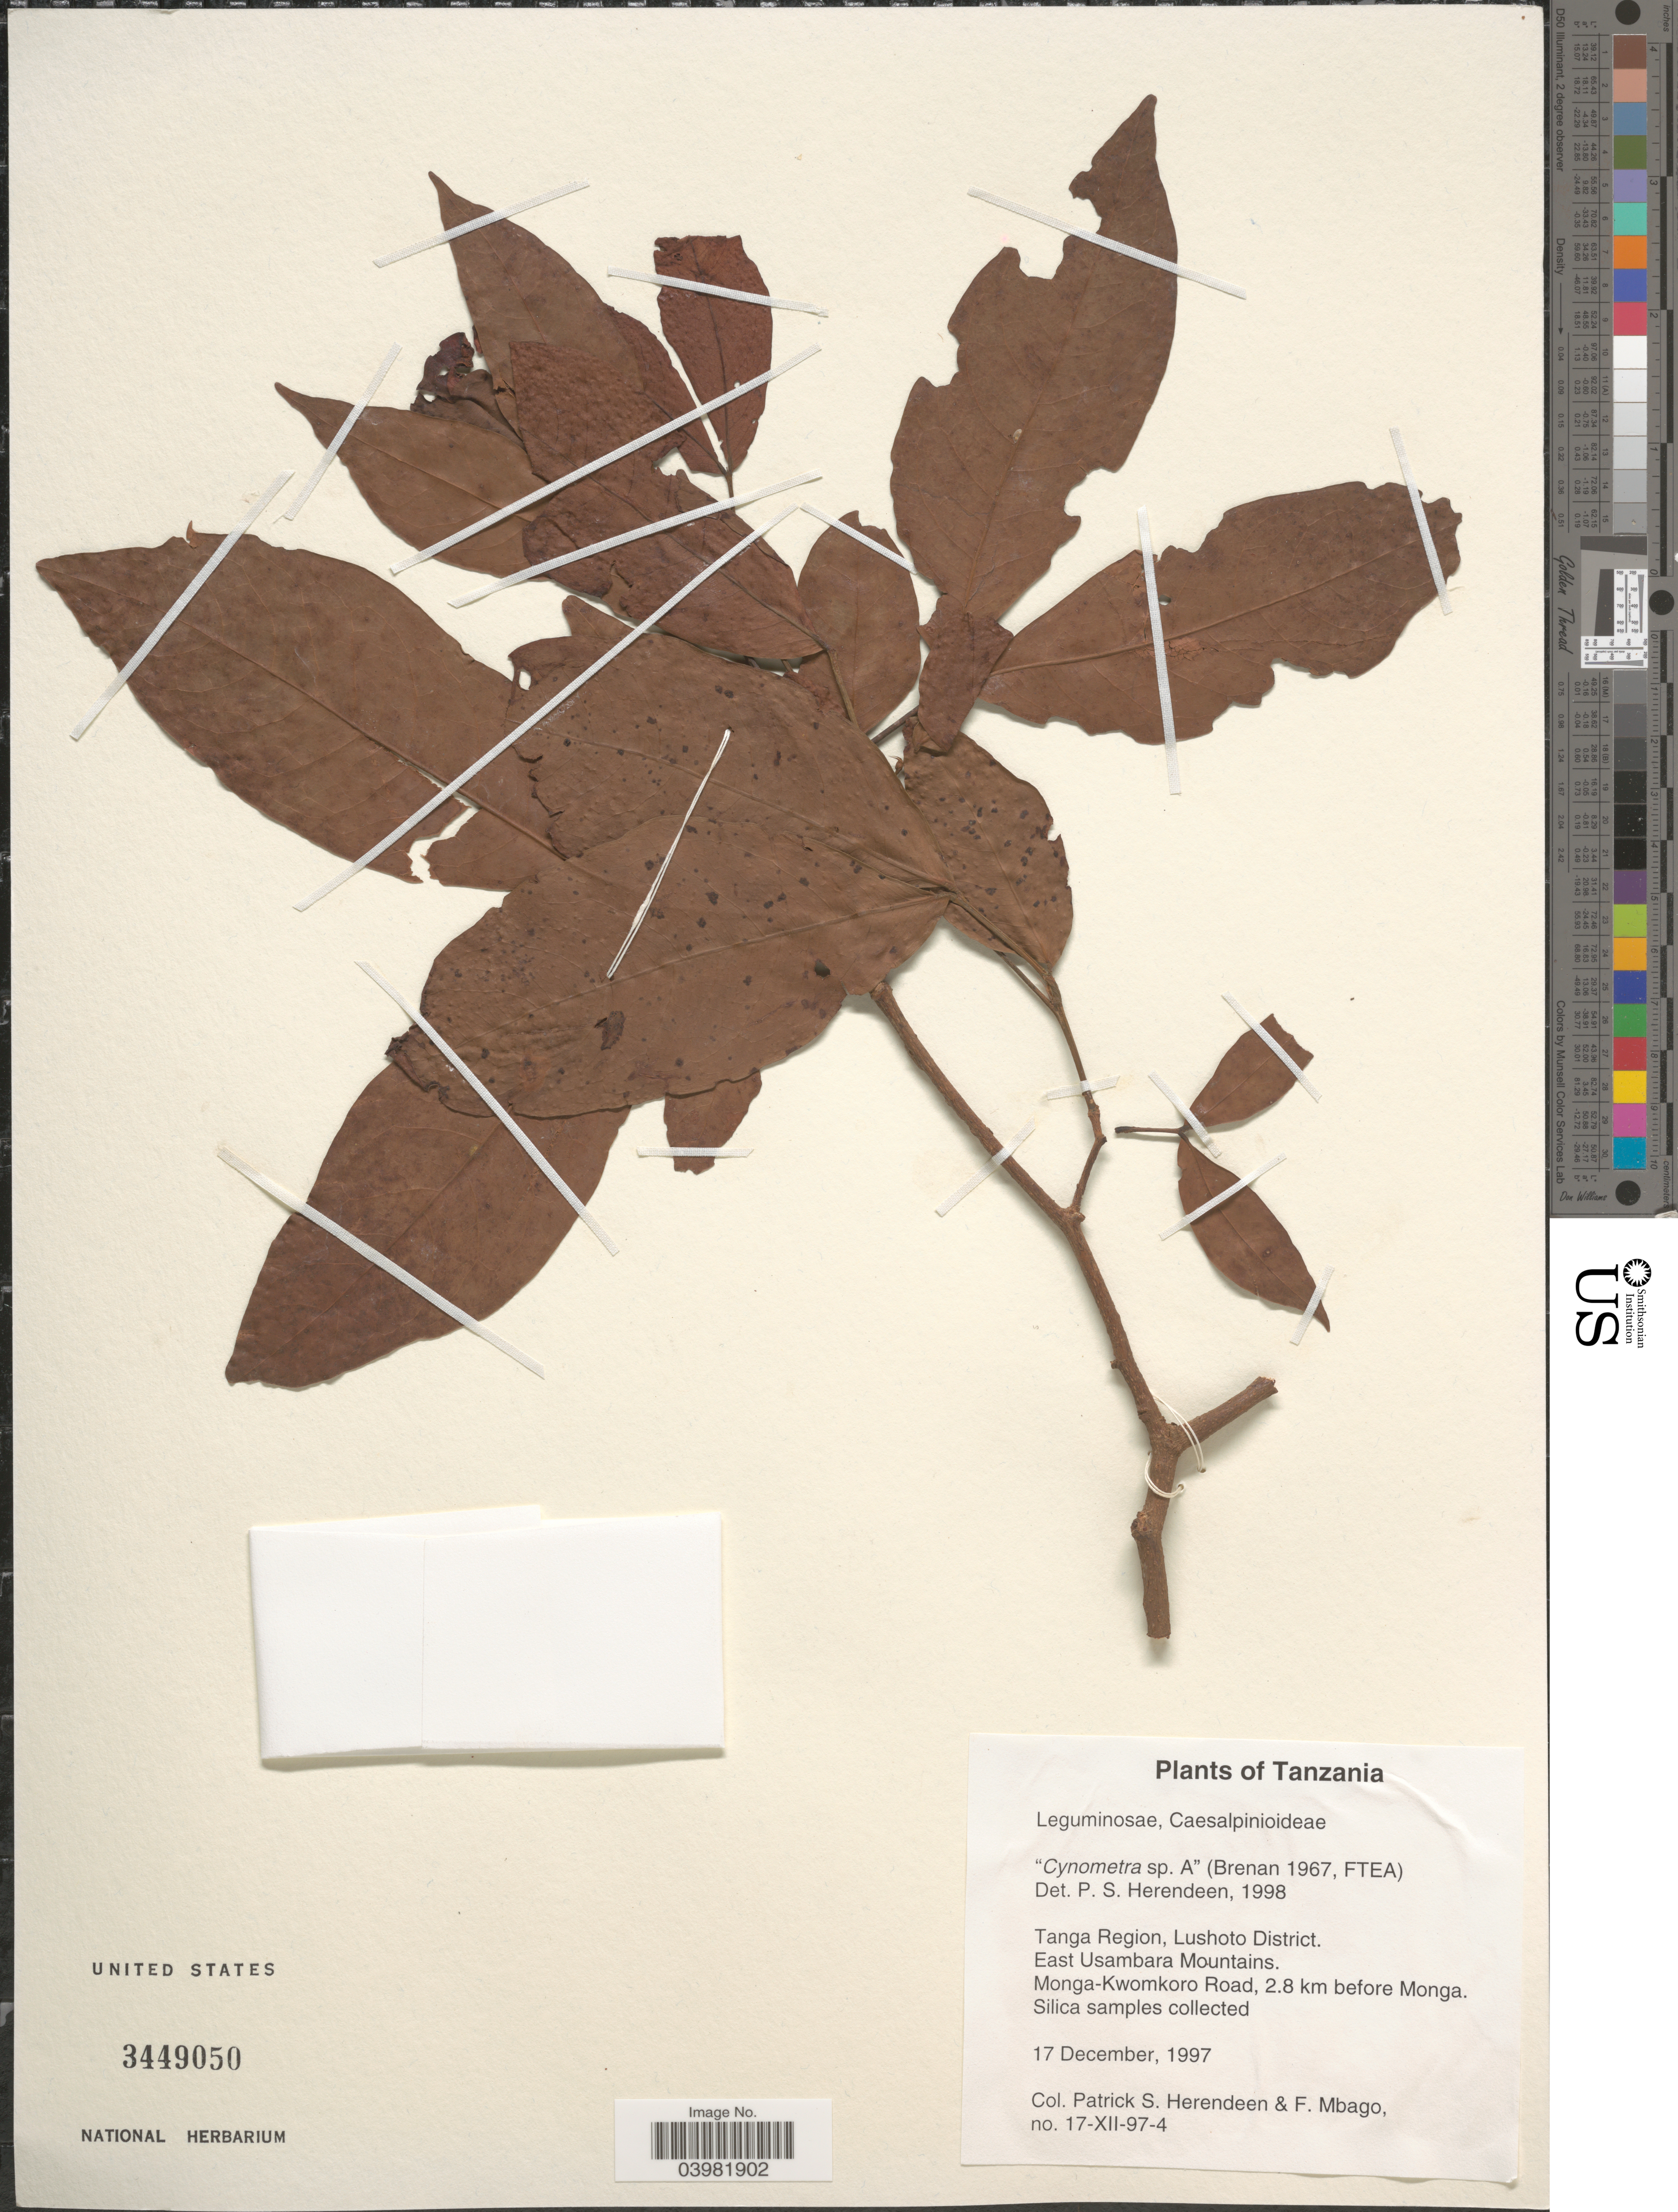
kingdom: Plantae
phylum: Tracheophyta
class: Magnoliopsida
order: Fabales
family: Fabaceae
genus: Cynometra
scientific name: Cynometra sp.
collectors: P. S. Herendeen & F. Mbago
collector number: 17-XII-97-4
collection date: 1997-12-17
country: Tanzania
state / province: Tanga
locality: Tanga Region, Lushoto District. East Usambara Mountains. Monga-Kwomkoro Road, 2.8 km before Monga.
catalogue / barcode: US 3449050